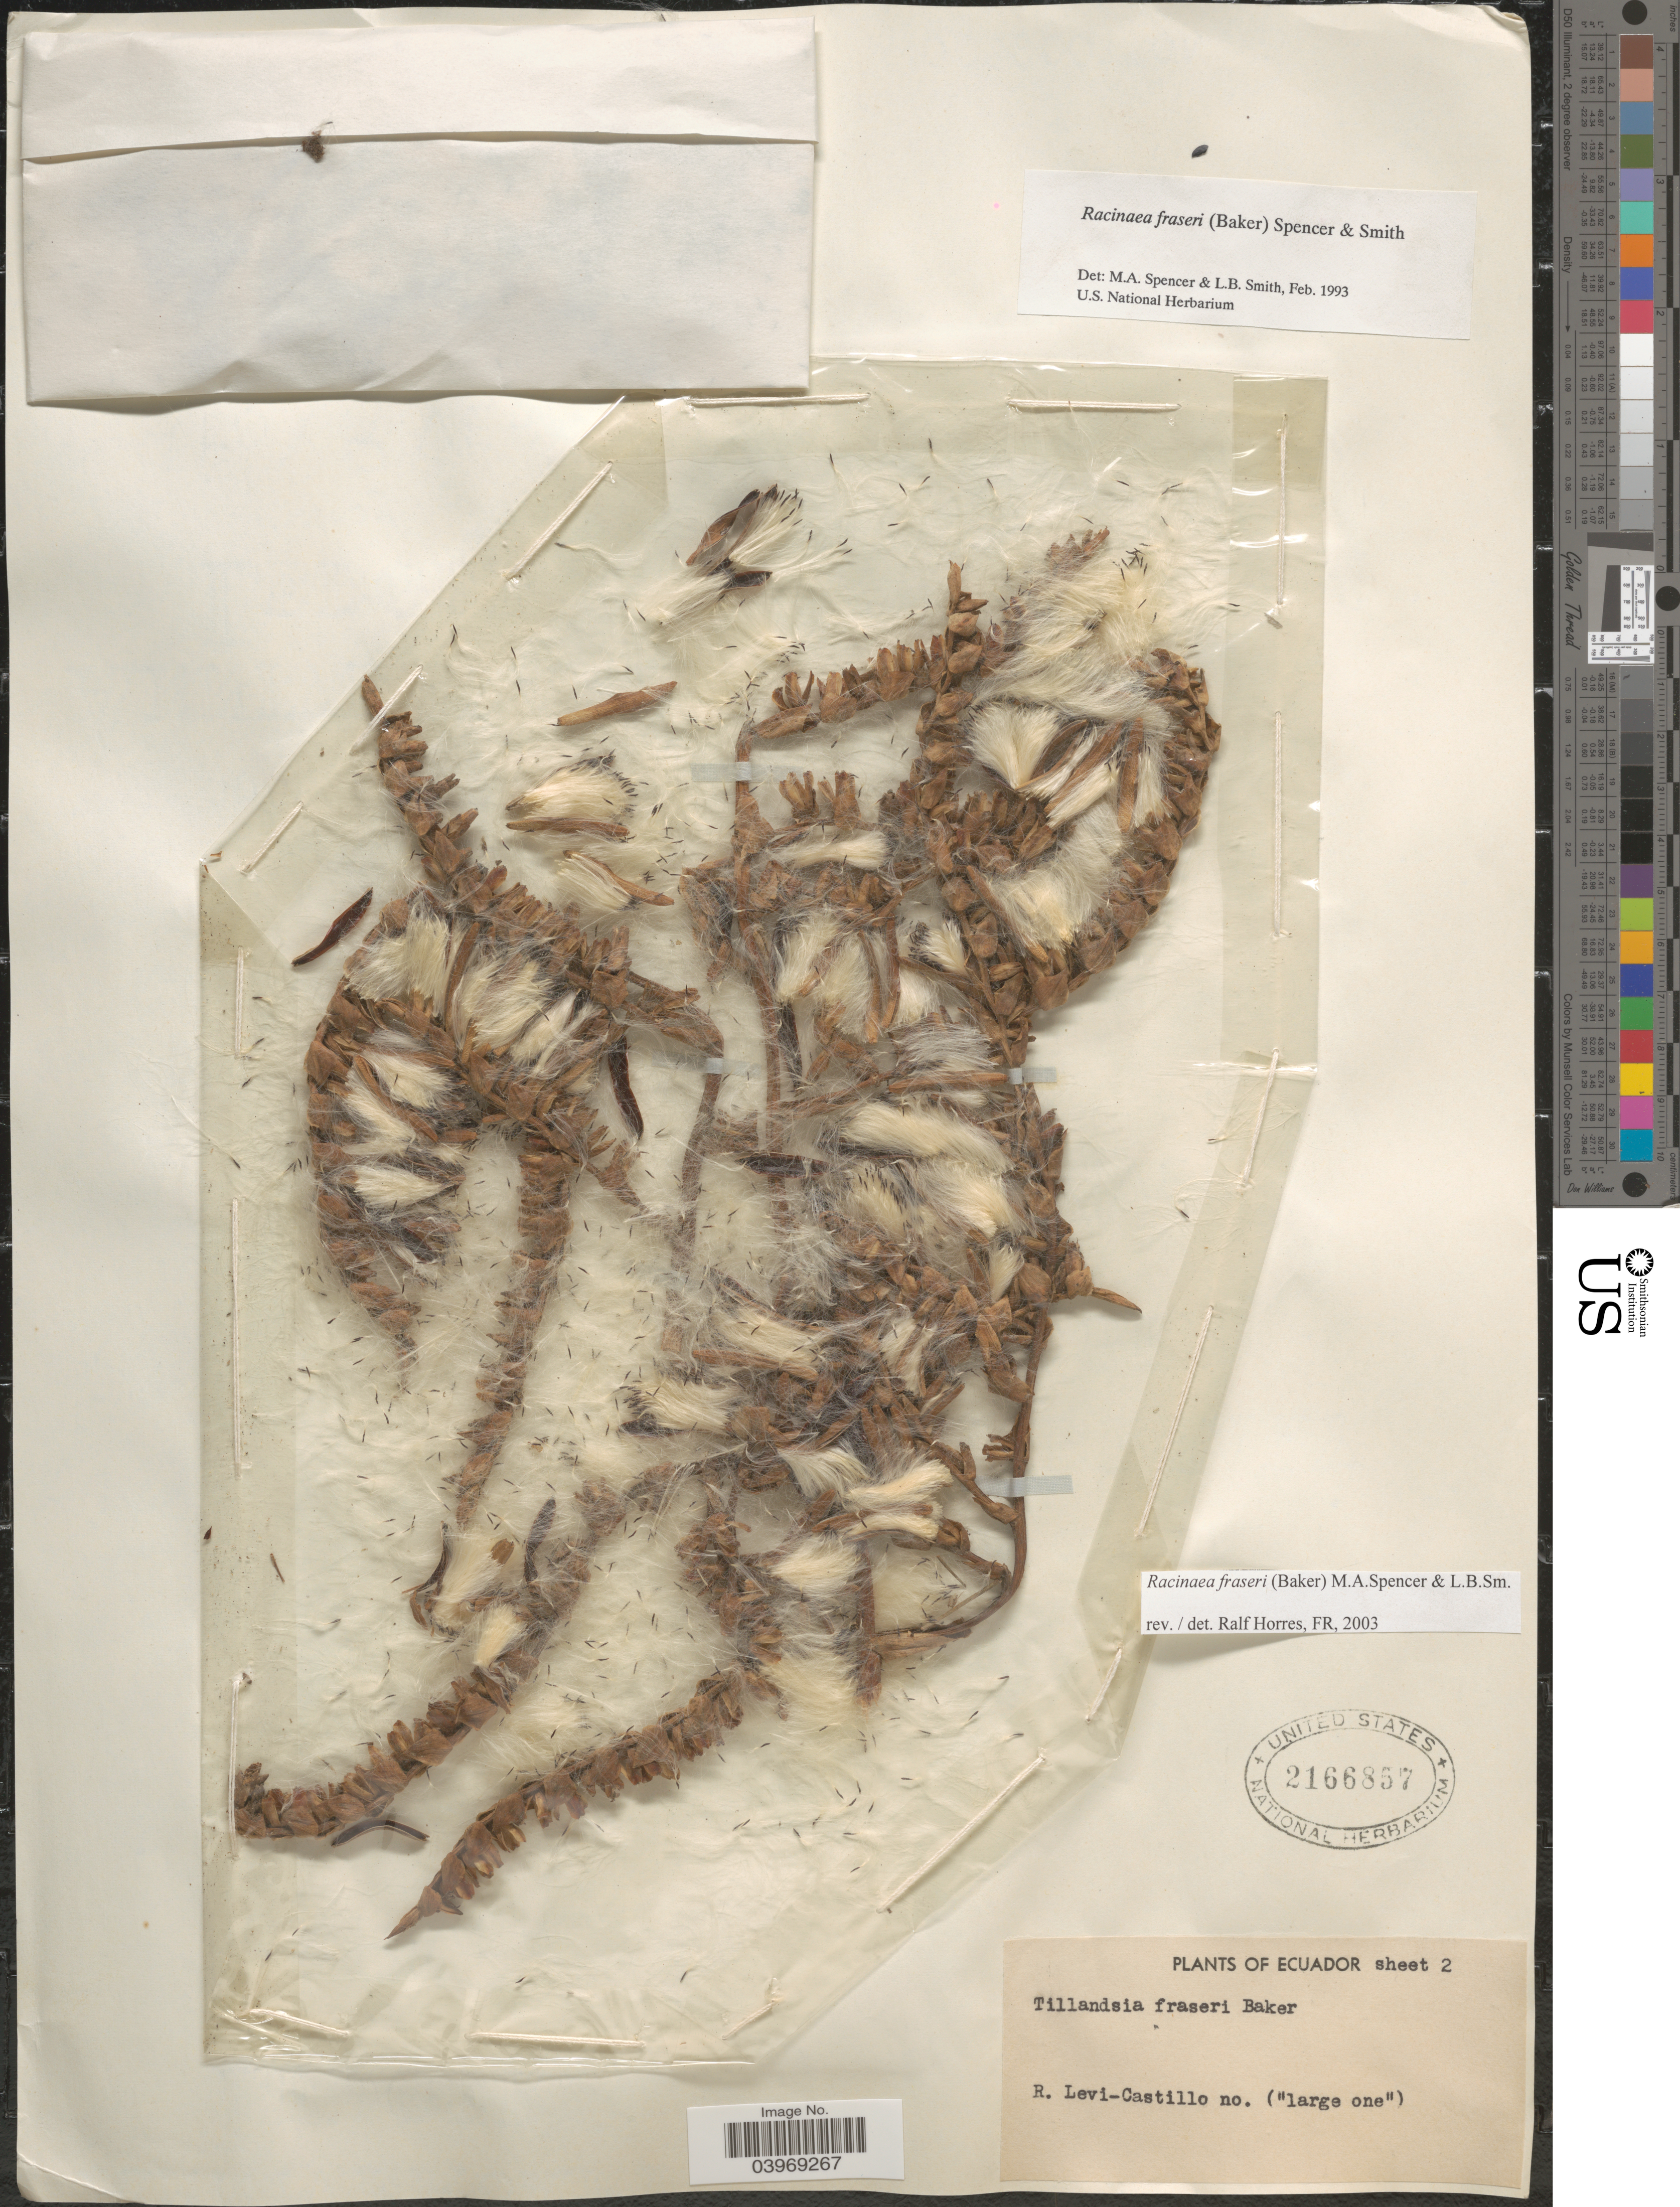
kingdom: Plantae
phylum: Tracheophyta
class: Liliopsida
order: Poales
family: Bromeliaceae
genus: Racinaea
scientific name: Racinaea fraseri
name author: (Baker) M.A. Spencer & L.B. Sm.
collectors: R. Levi-Castillo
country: Ecuador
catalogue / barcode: US 2166857